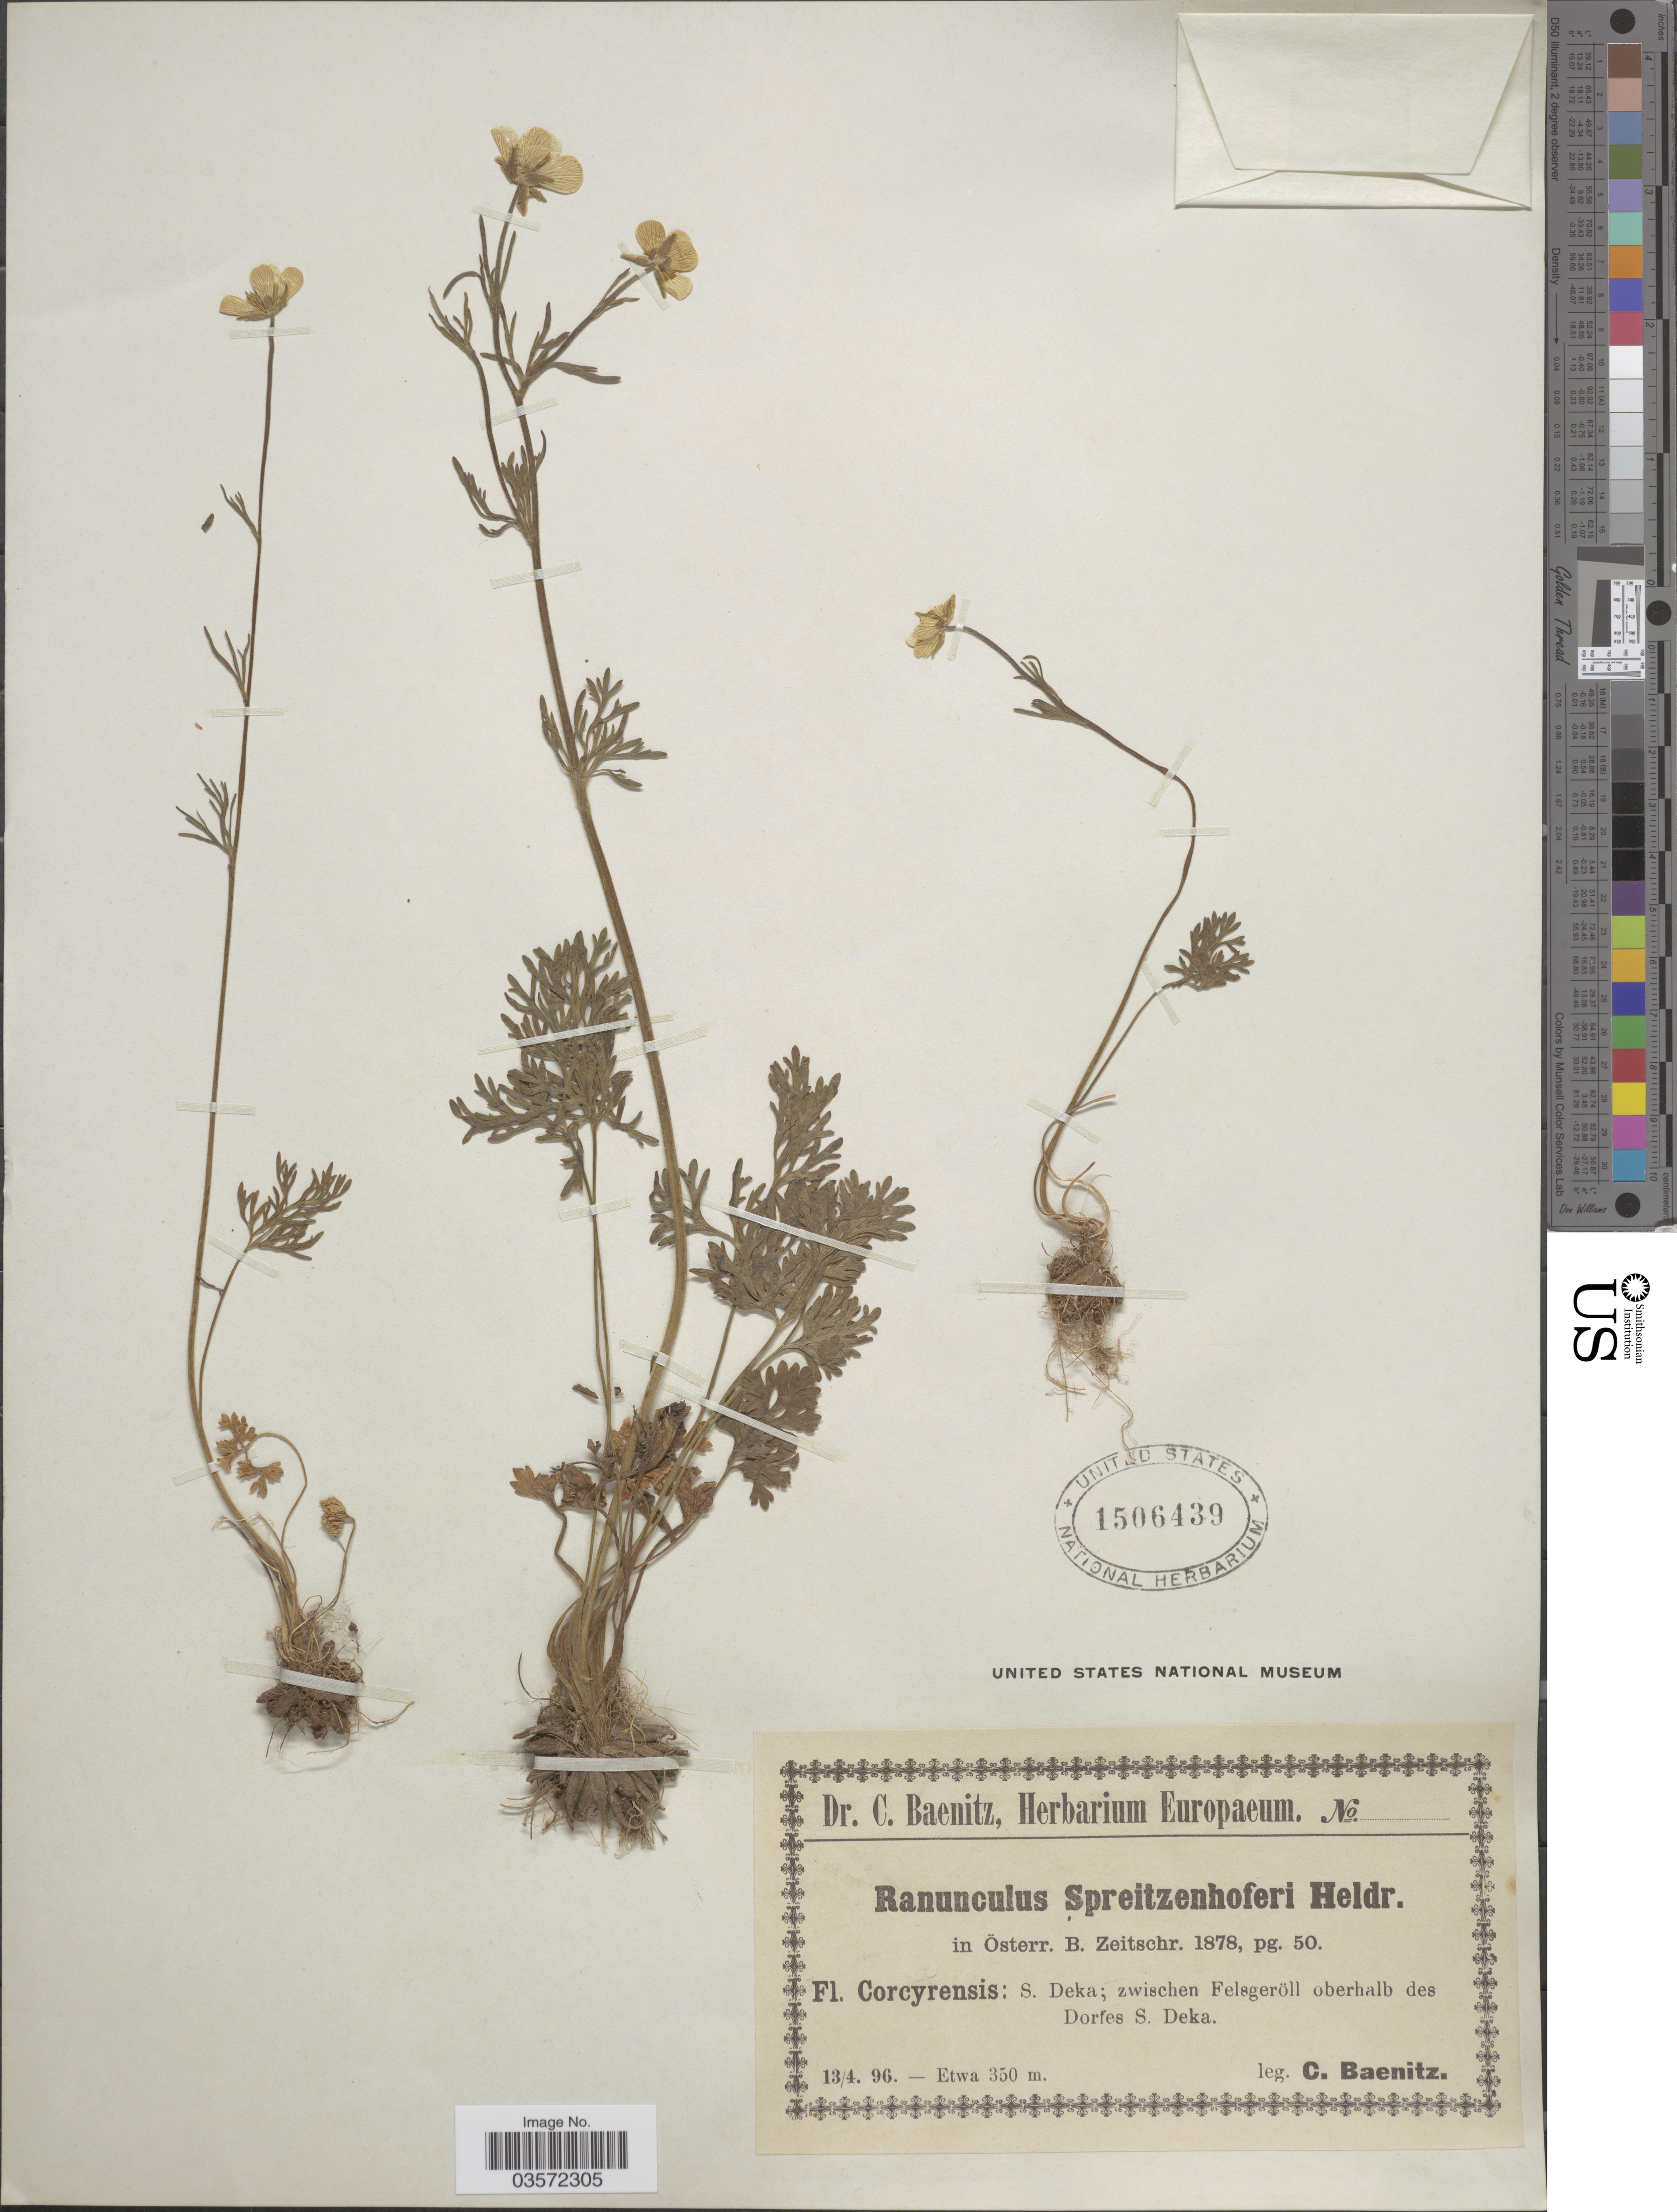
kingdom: Plantae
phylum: Tracheophyta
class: Magnoliopsida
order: Ranunculales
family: Ranunculaceae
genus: Ranunculus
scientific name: Ranunculus spreitzenhoferi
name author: Heldr.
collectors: C. G. Baenitz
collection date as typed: Transcribed d/m/y: 13/4/96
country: Greece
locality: Corcyrensis: S. Deka; zwischen Felsgeröll oberhalb des Dorfes S. Deka.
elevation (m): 350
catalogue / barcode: US 1506439